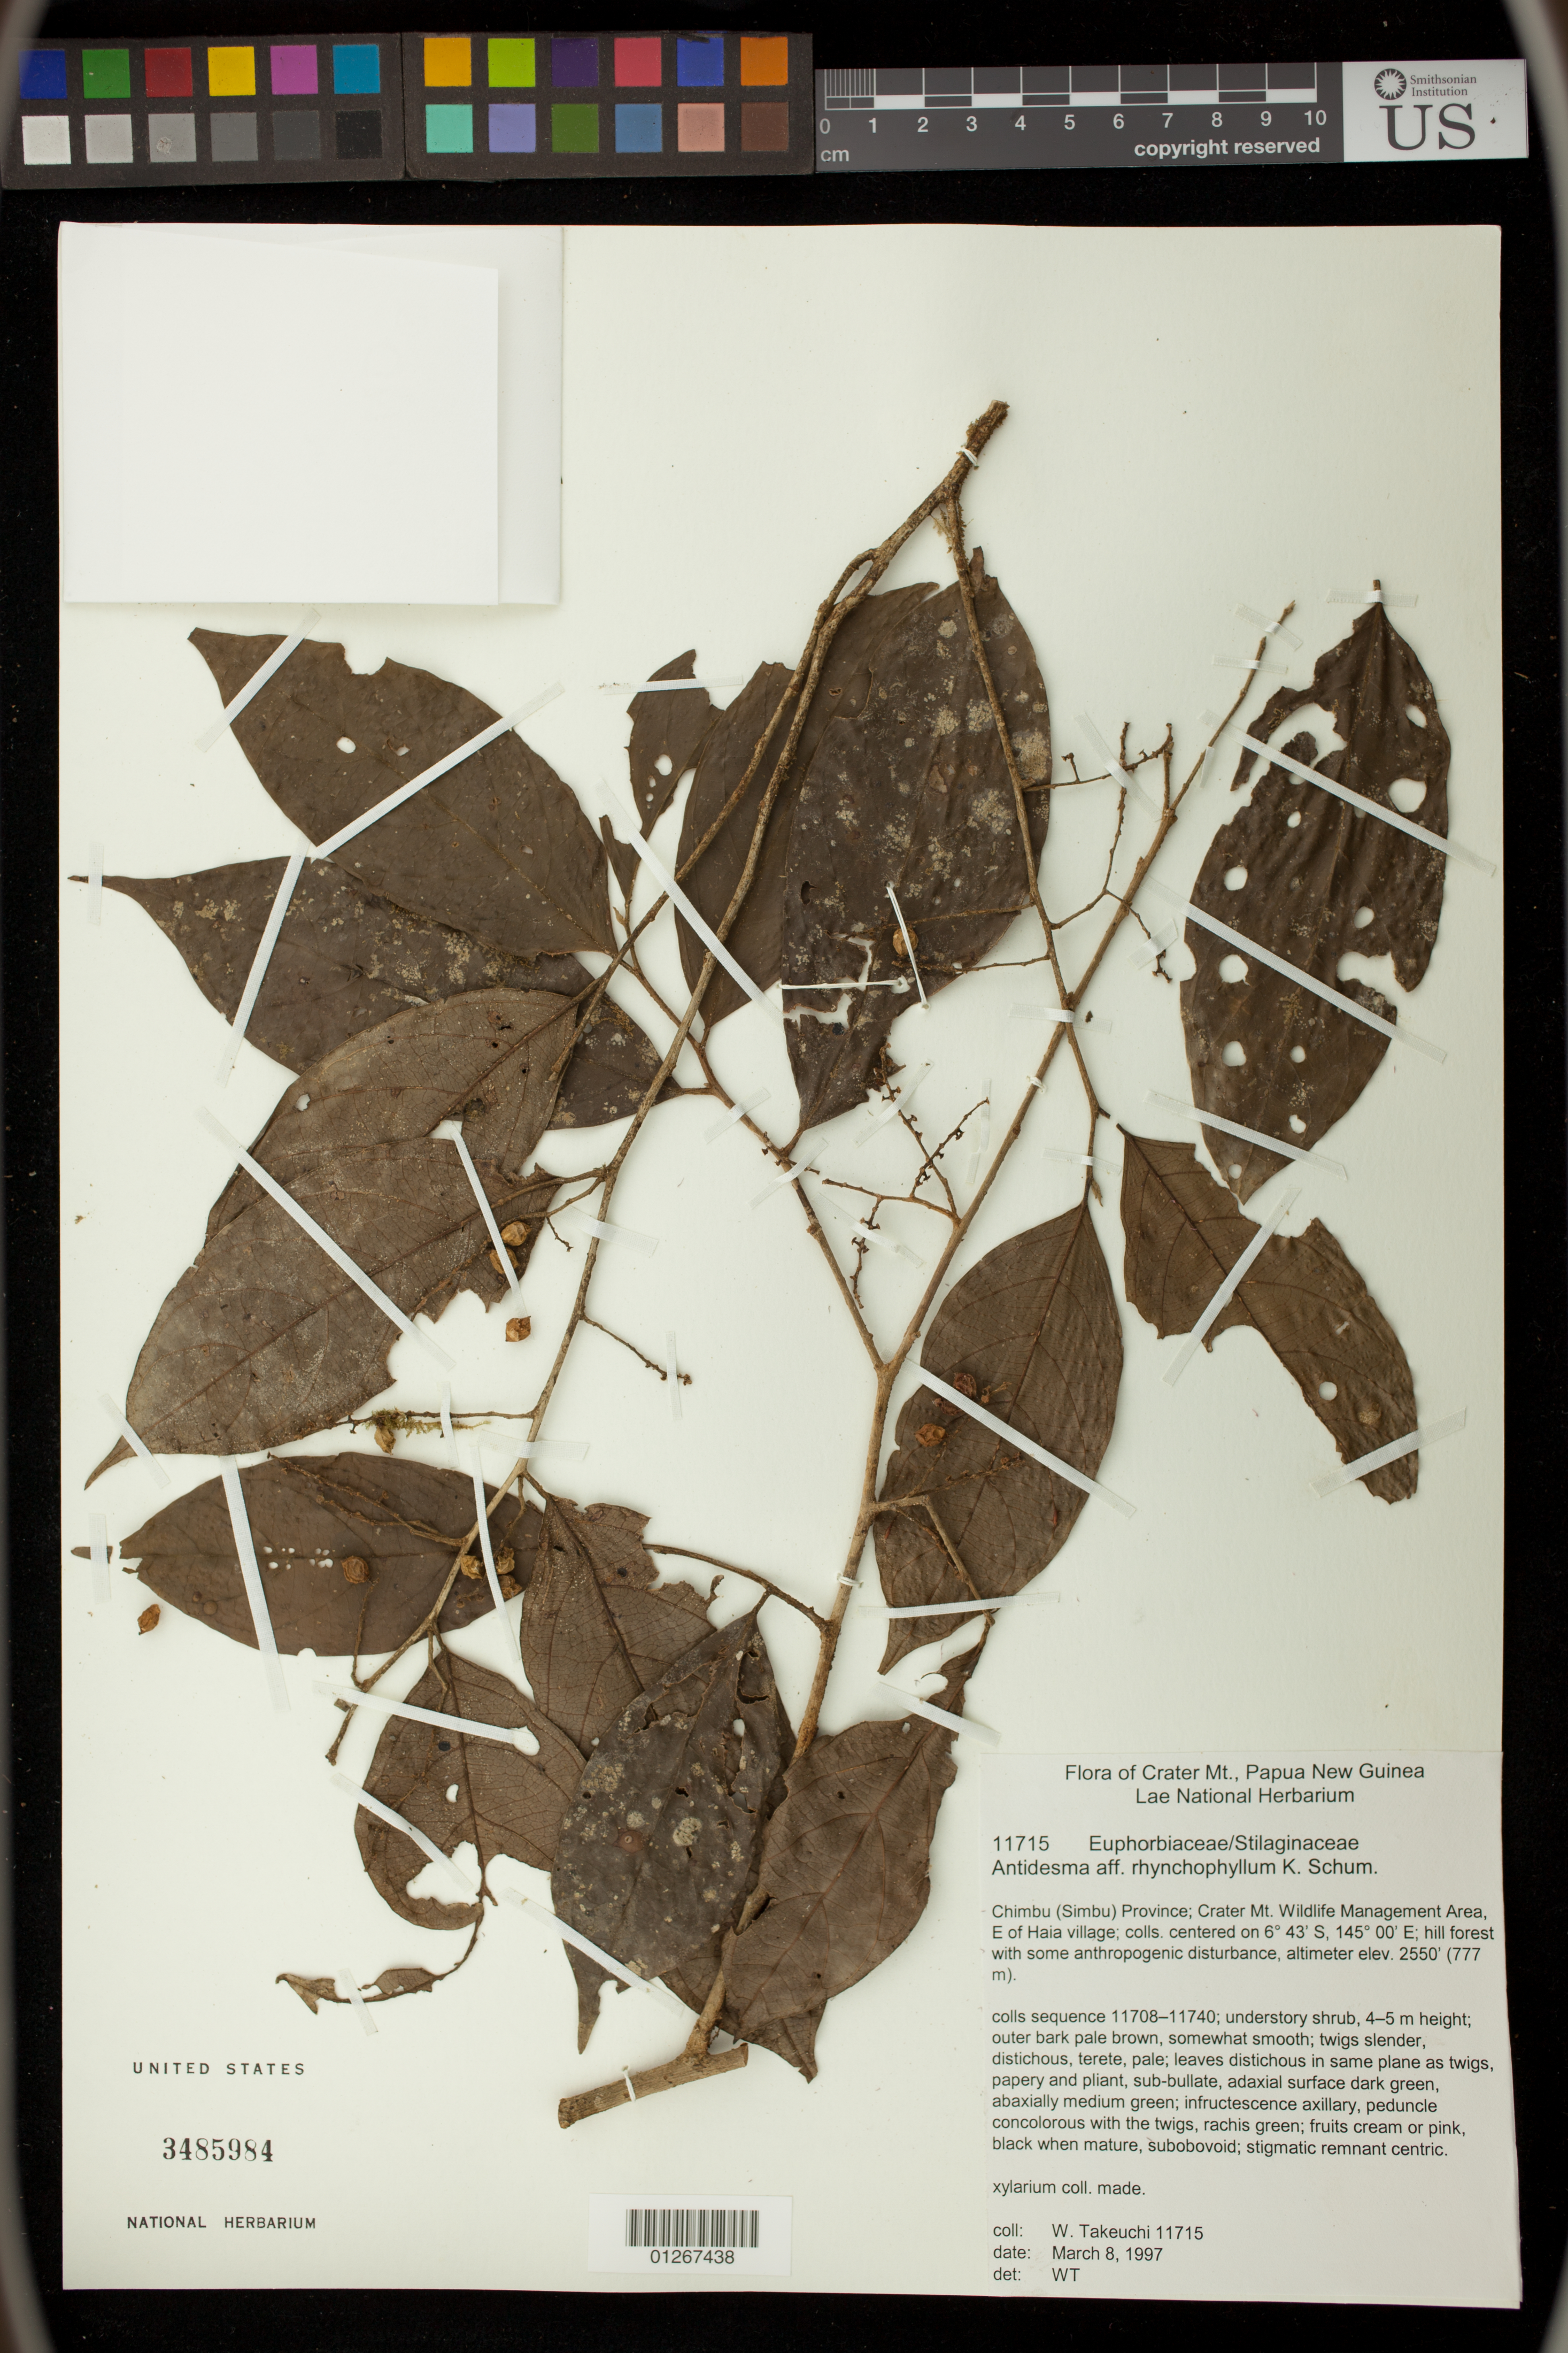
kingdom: Plantae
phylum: Tracheophyta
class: Magnoliopsida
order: Malpighiales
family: Phyllanthaceae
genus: Antidesma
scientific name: Antidesma rhynchophyllum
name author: K. Schum.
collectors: W. Takeuchi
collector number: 11715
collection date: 1997-03-08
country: Papua New Guinea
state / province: Chimbu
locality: Crater Mt. Wildlife Management Area, E of Haia village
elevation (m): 777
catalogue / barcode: US 3485984